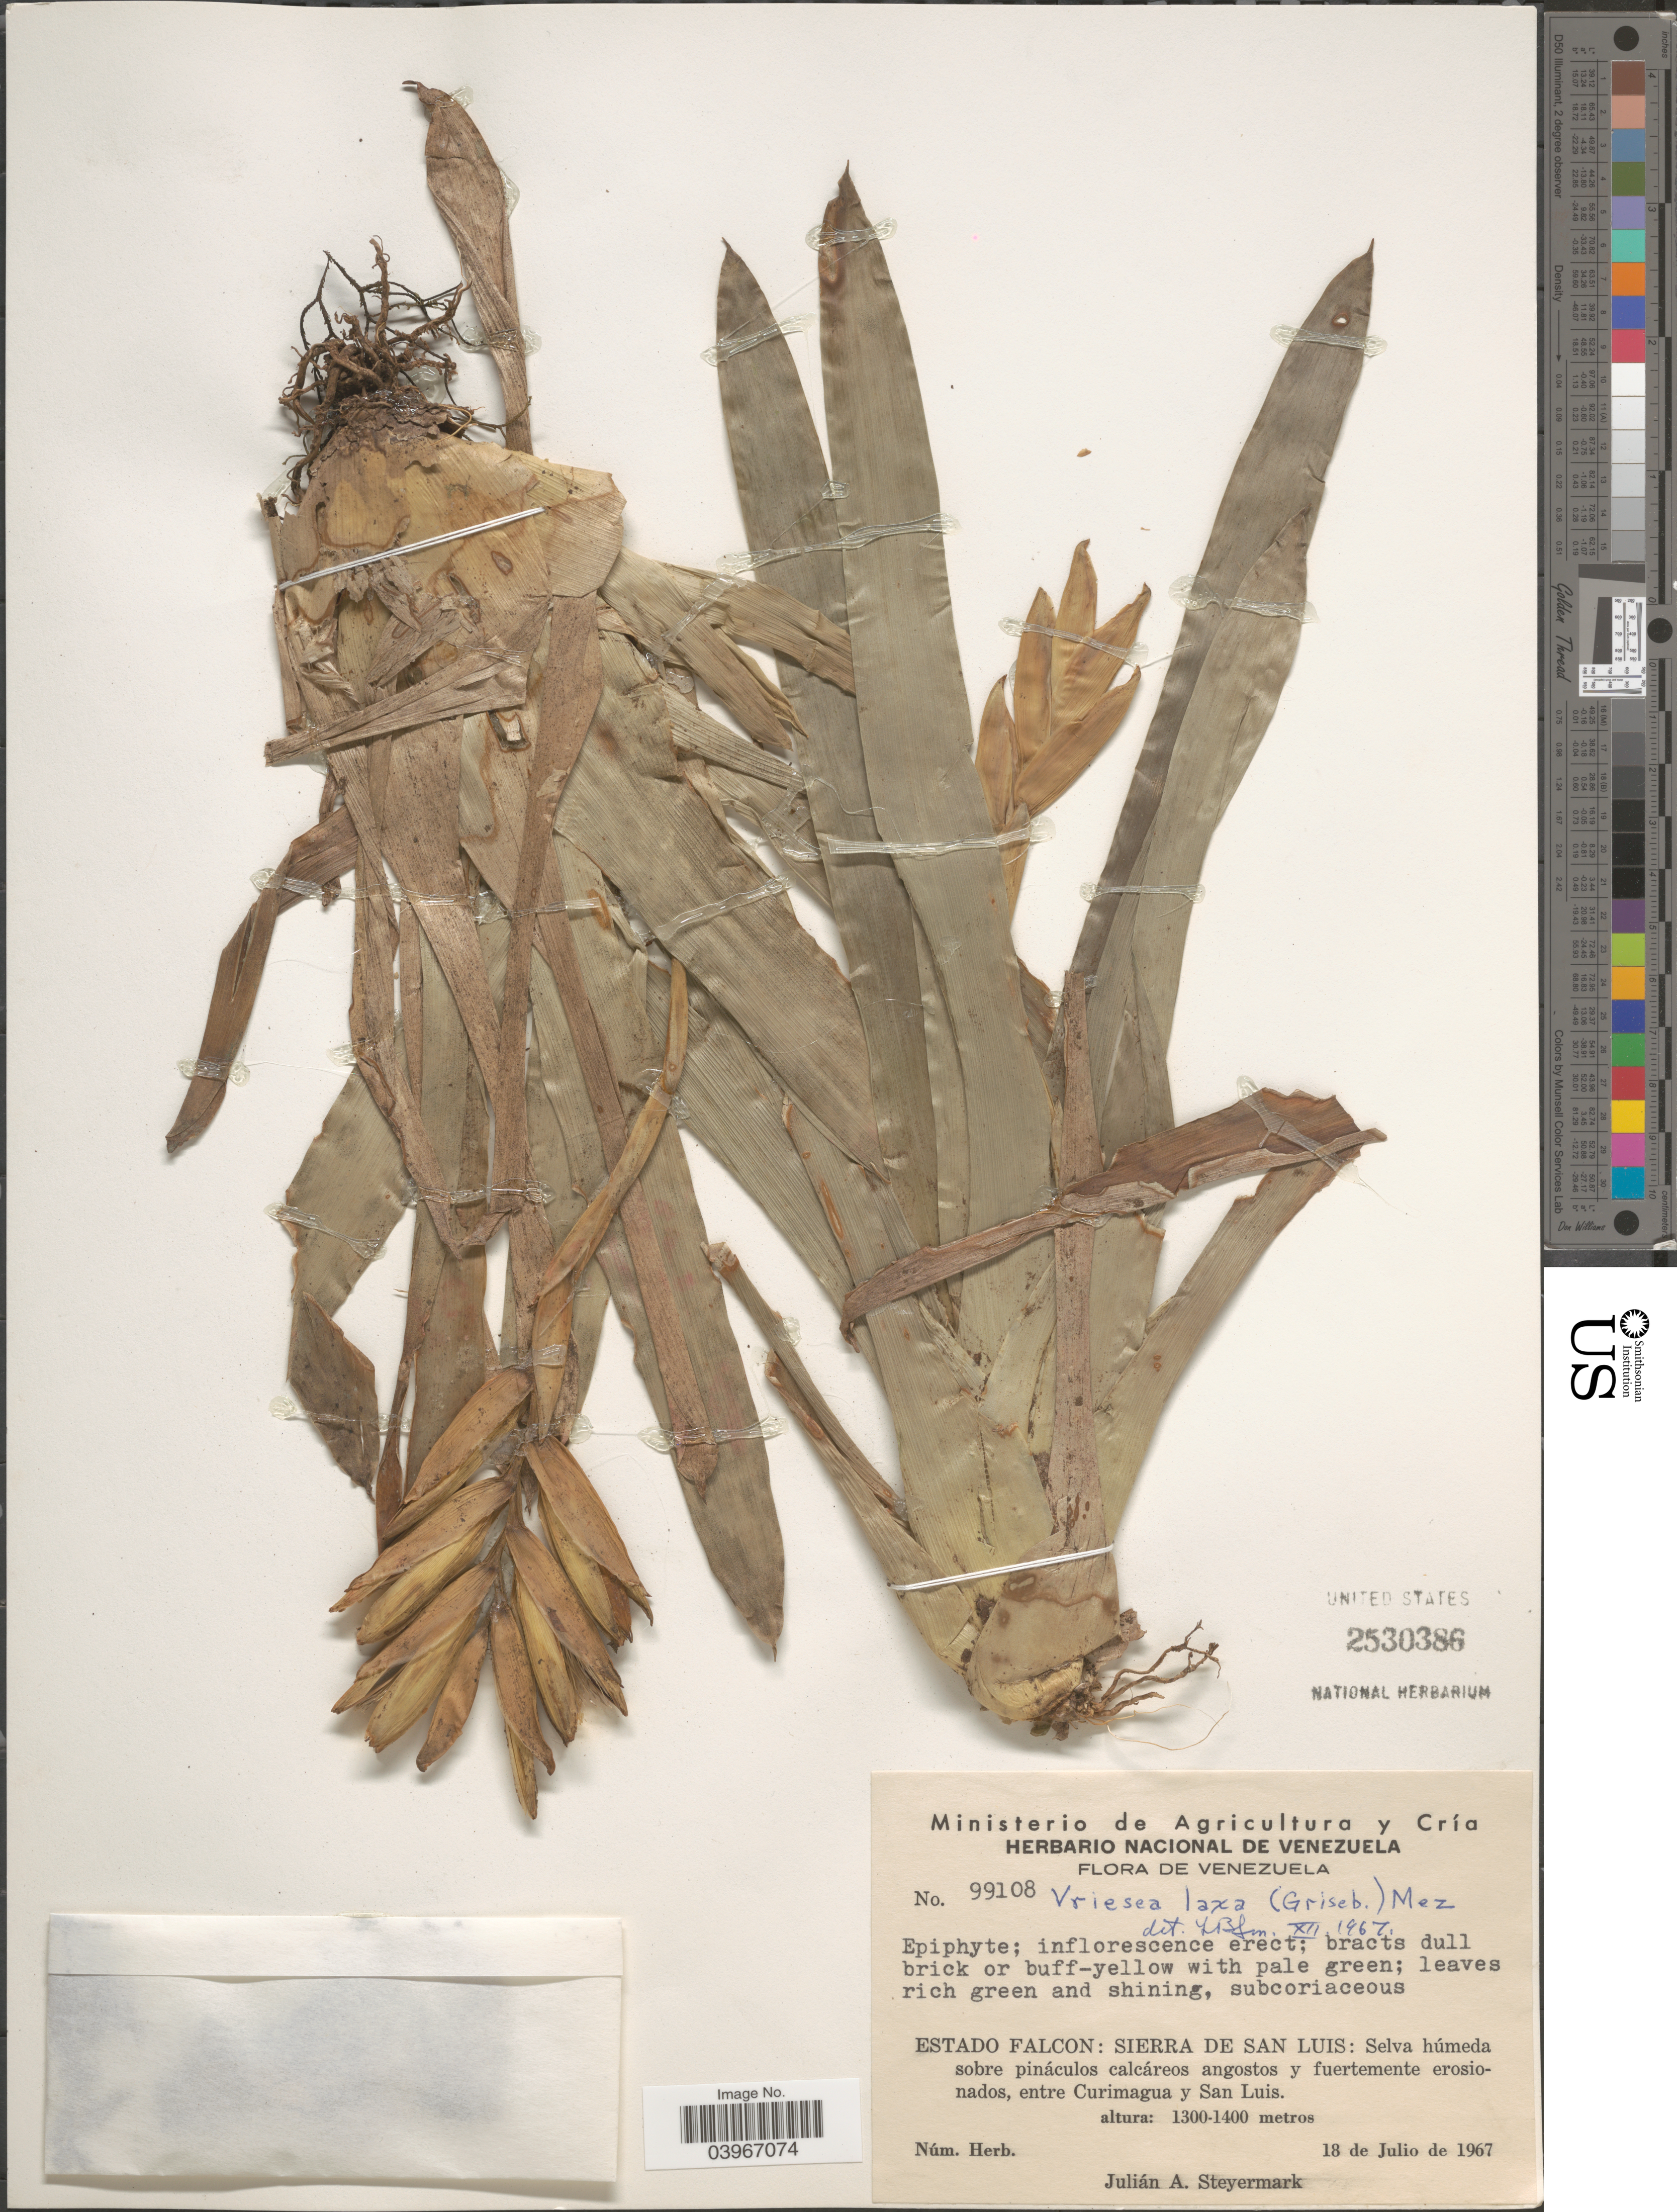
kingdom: Plantae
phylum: Tracheophyta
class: Liliopsida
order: Poales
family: Bromeliaceae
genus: Vriesea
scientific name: Vriesea laxa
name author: Mez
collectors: J. Steyermark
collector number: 99108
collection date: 1967-07-18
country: Venezuela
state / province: Falcon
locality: Sierra de San Luis: Selva húmeda sobre pináculos calcáreos angostos y fuertemente erosionados, entre Curimagua y San Luis.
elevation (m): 1300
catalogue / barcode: US 2530386